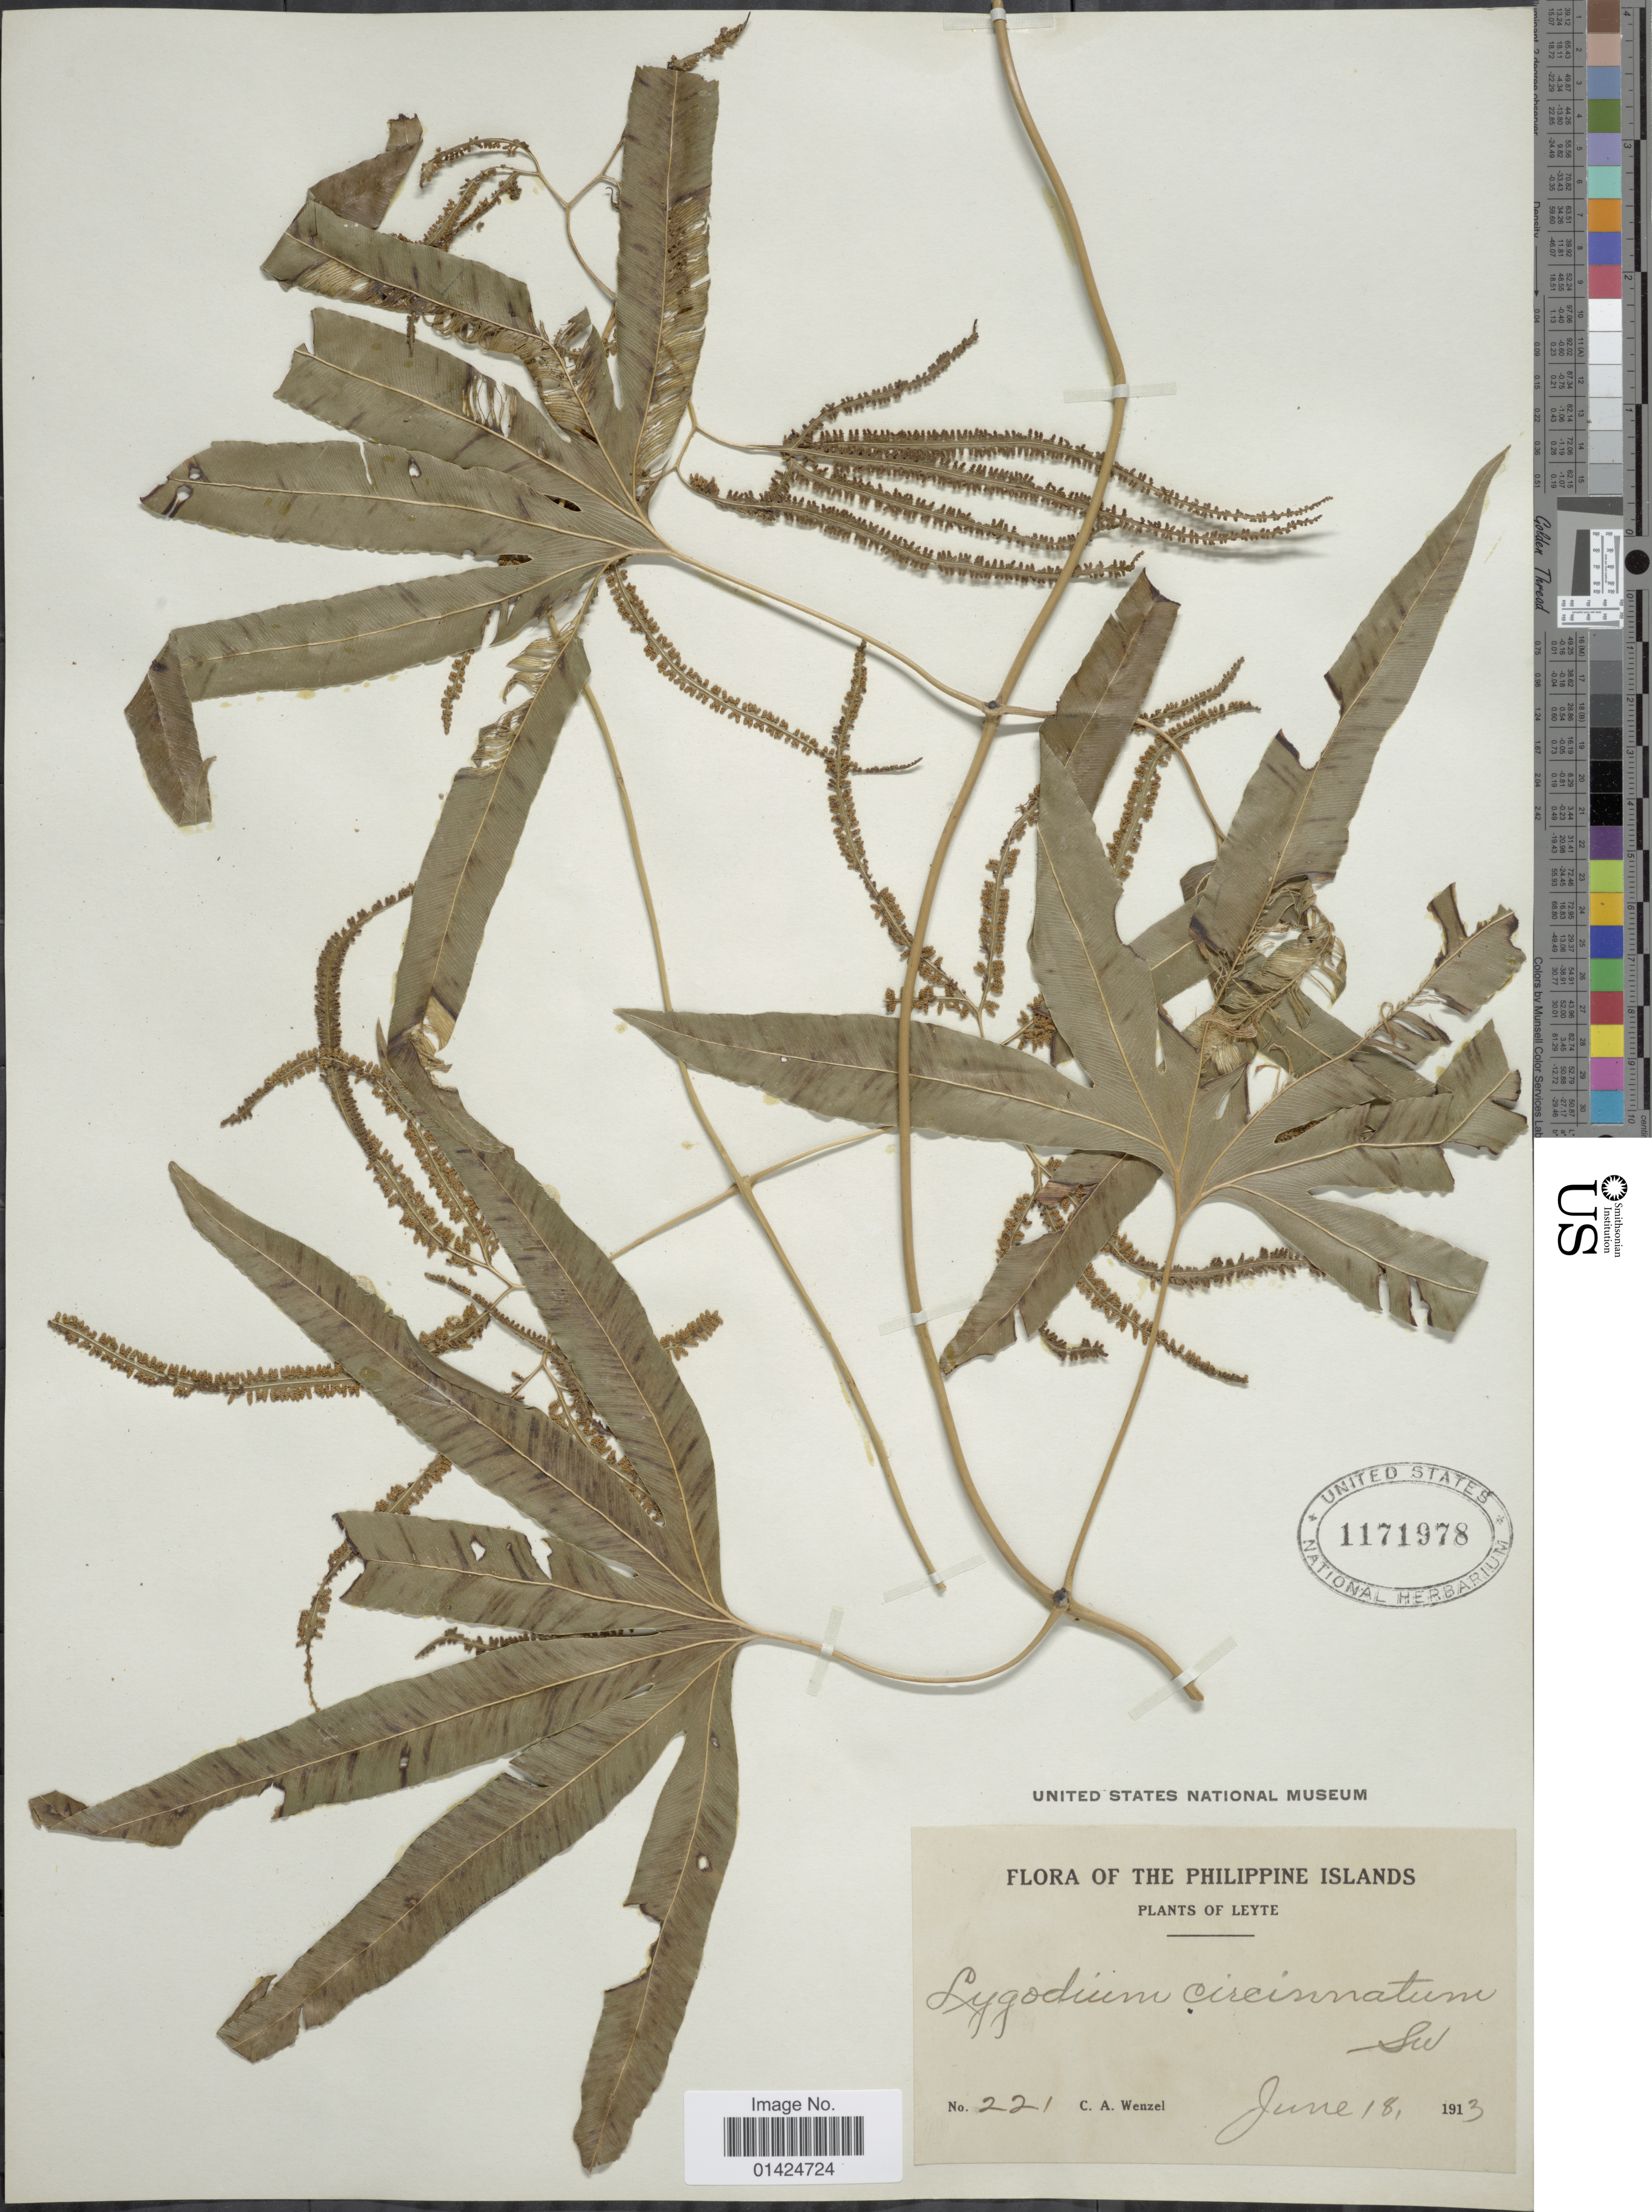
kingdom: Plantae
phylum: Tracheophyta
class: Polypodiopsida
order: Schizaeales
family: Lygodiaceae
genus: Lygodium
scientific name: Lygodium circinnatum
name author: (Burm. f.) Sw.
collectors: C. Wenzel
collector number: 221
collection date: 1913-06-18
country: Philippines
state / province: Eastern Visayas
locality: Leyte.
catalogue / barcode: US 1171978